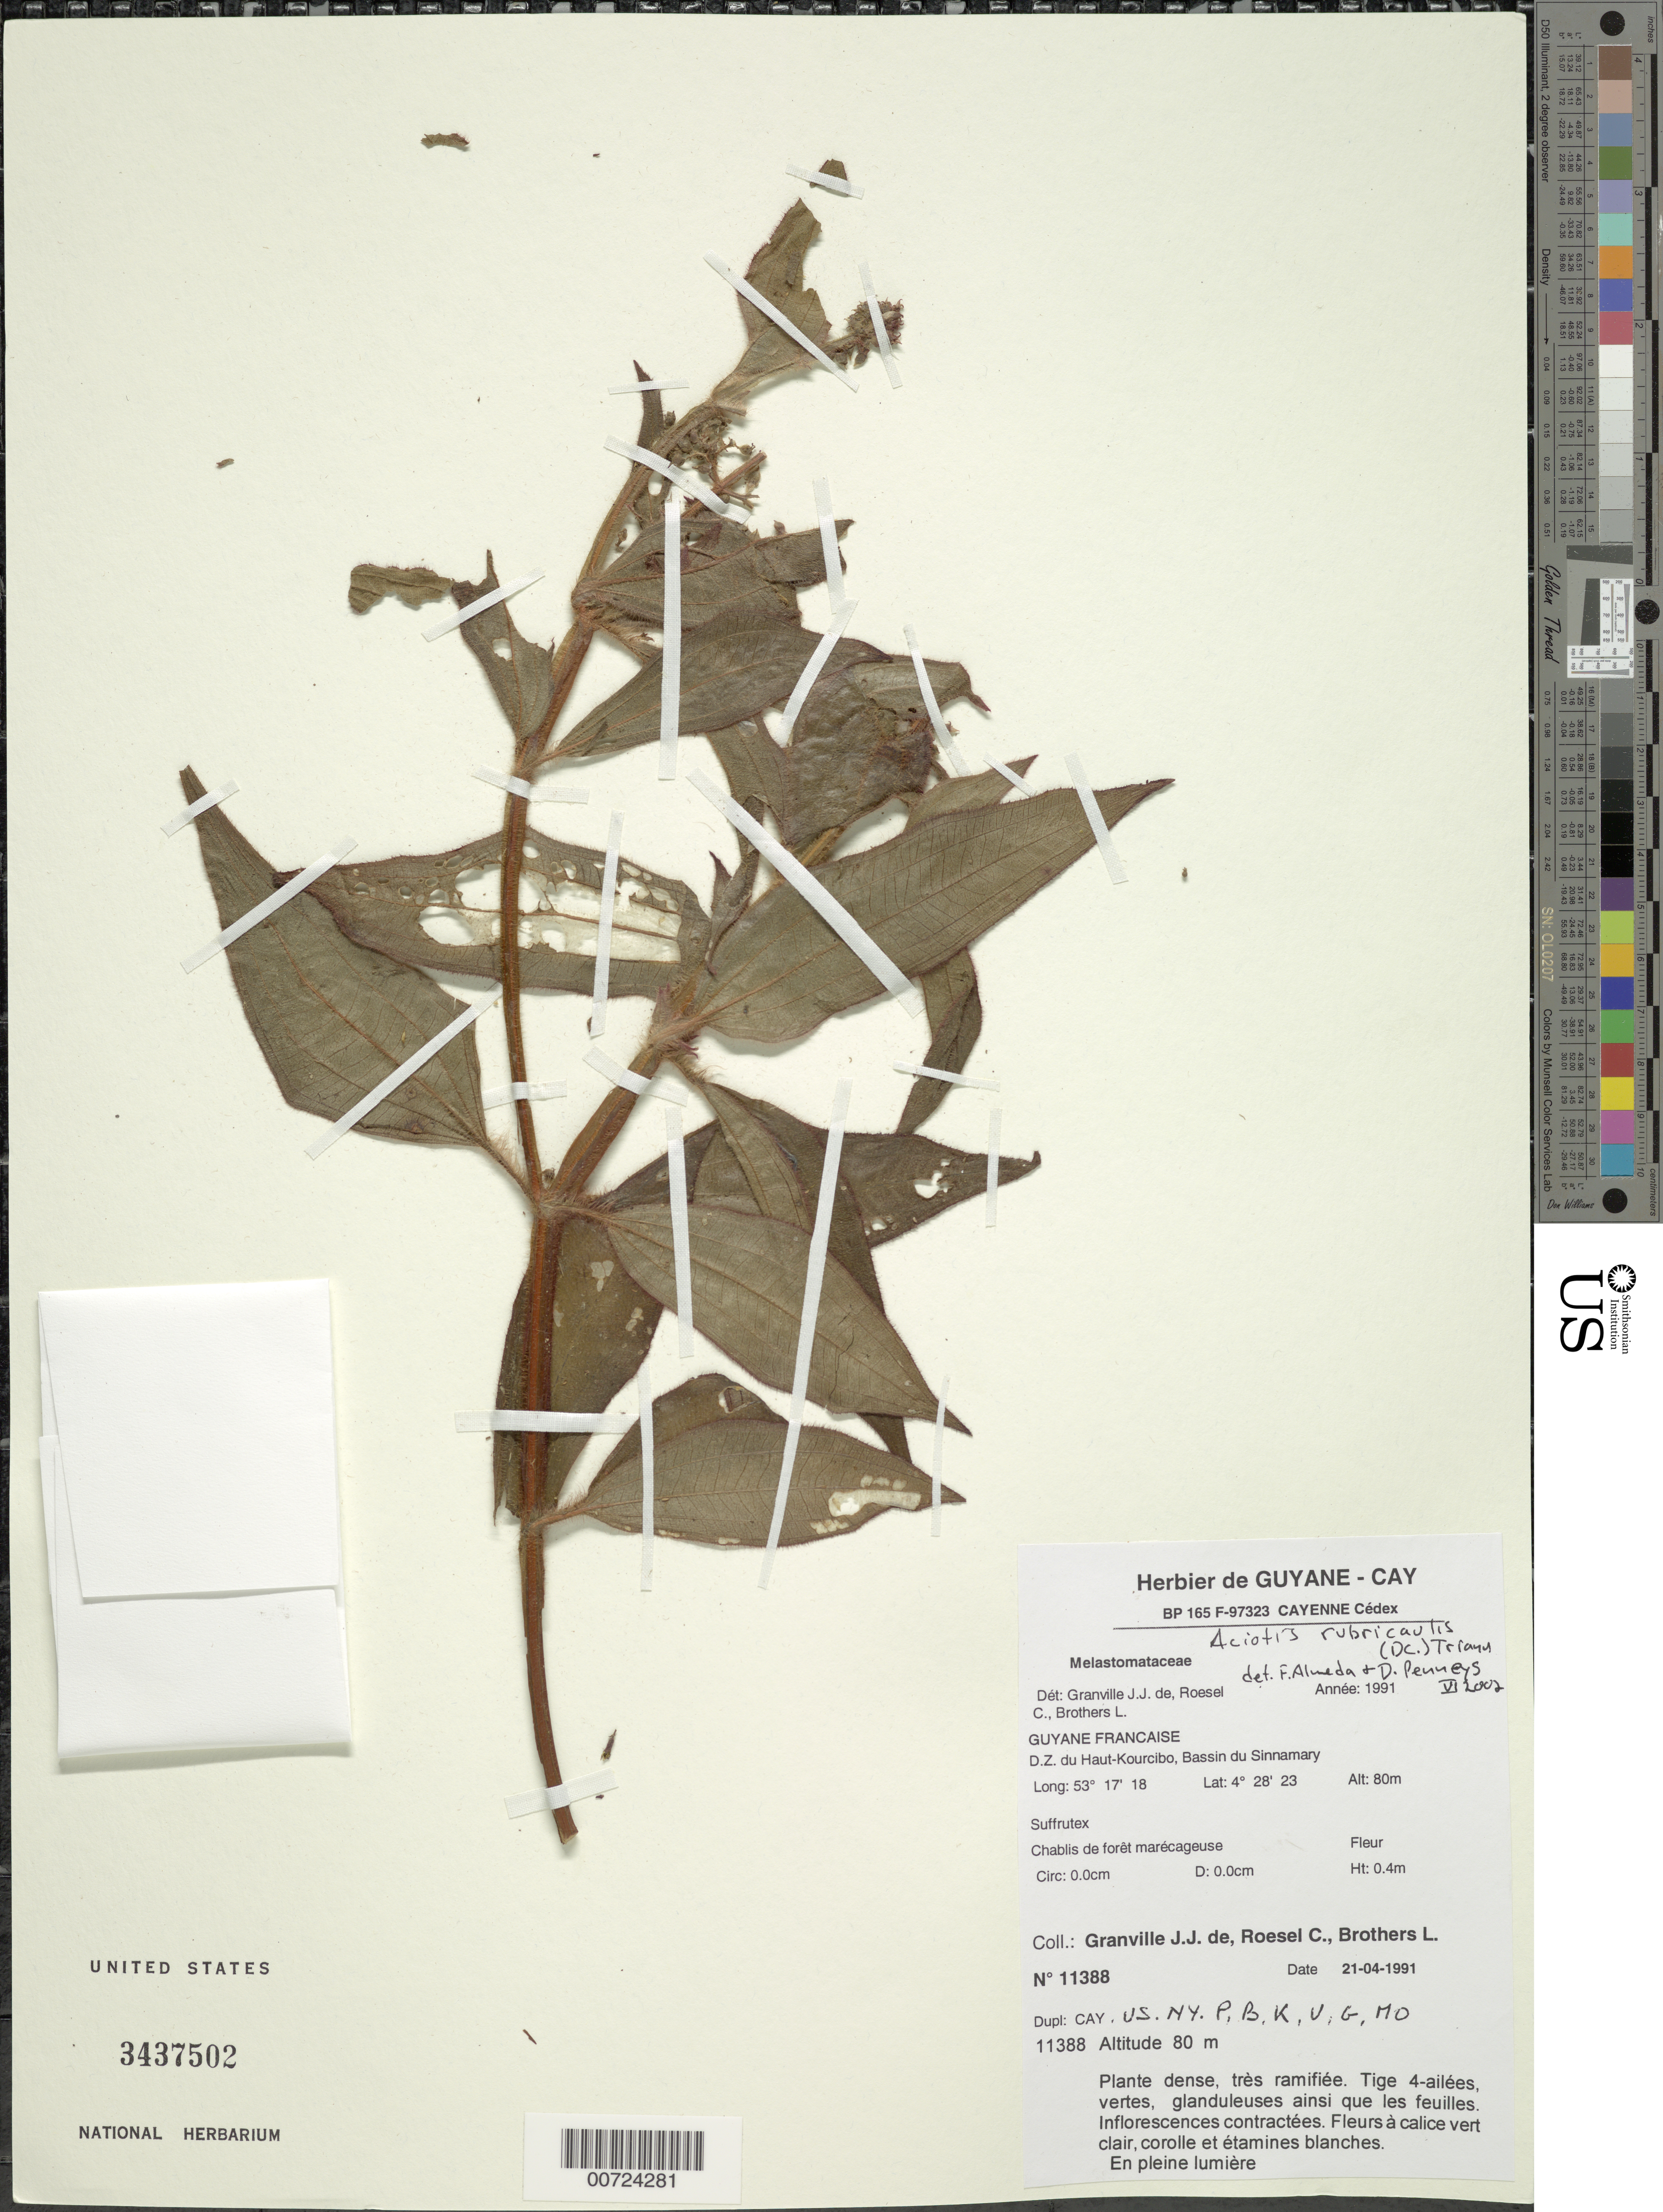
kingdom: Plantae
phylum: Tracheophyta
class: Magnoliopsida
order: Myrtales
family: Melastomataceae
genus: Aciotis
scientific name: Aciotis rubricaulis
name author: (Mart. ex DC.) Triana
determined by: Almeda, F.; Penneys, D. S.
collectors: J.-J. de Granville, C. S. Roesel & L. Brothers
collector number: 11388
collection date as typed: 21-Apr-91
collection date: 1991-04-21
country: French Guiana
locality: D.Z. du Haut-Kourcibo, Bassin du Sinnamary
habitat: Edge of marshy forest; in full light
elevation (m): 80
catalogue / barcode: US 3437502